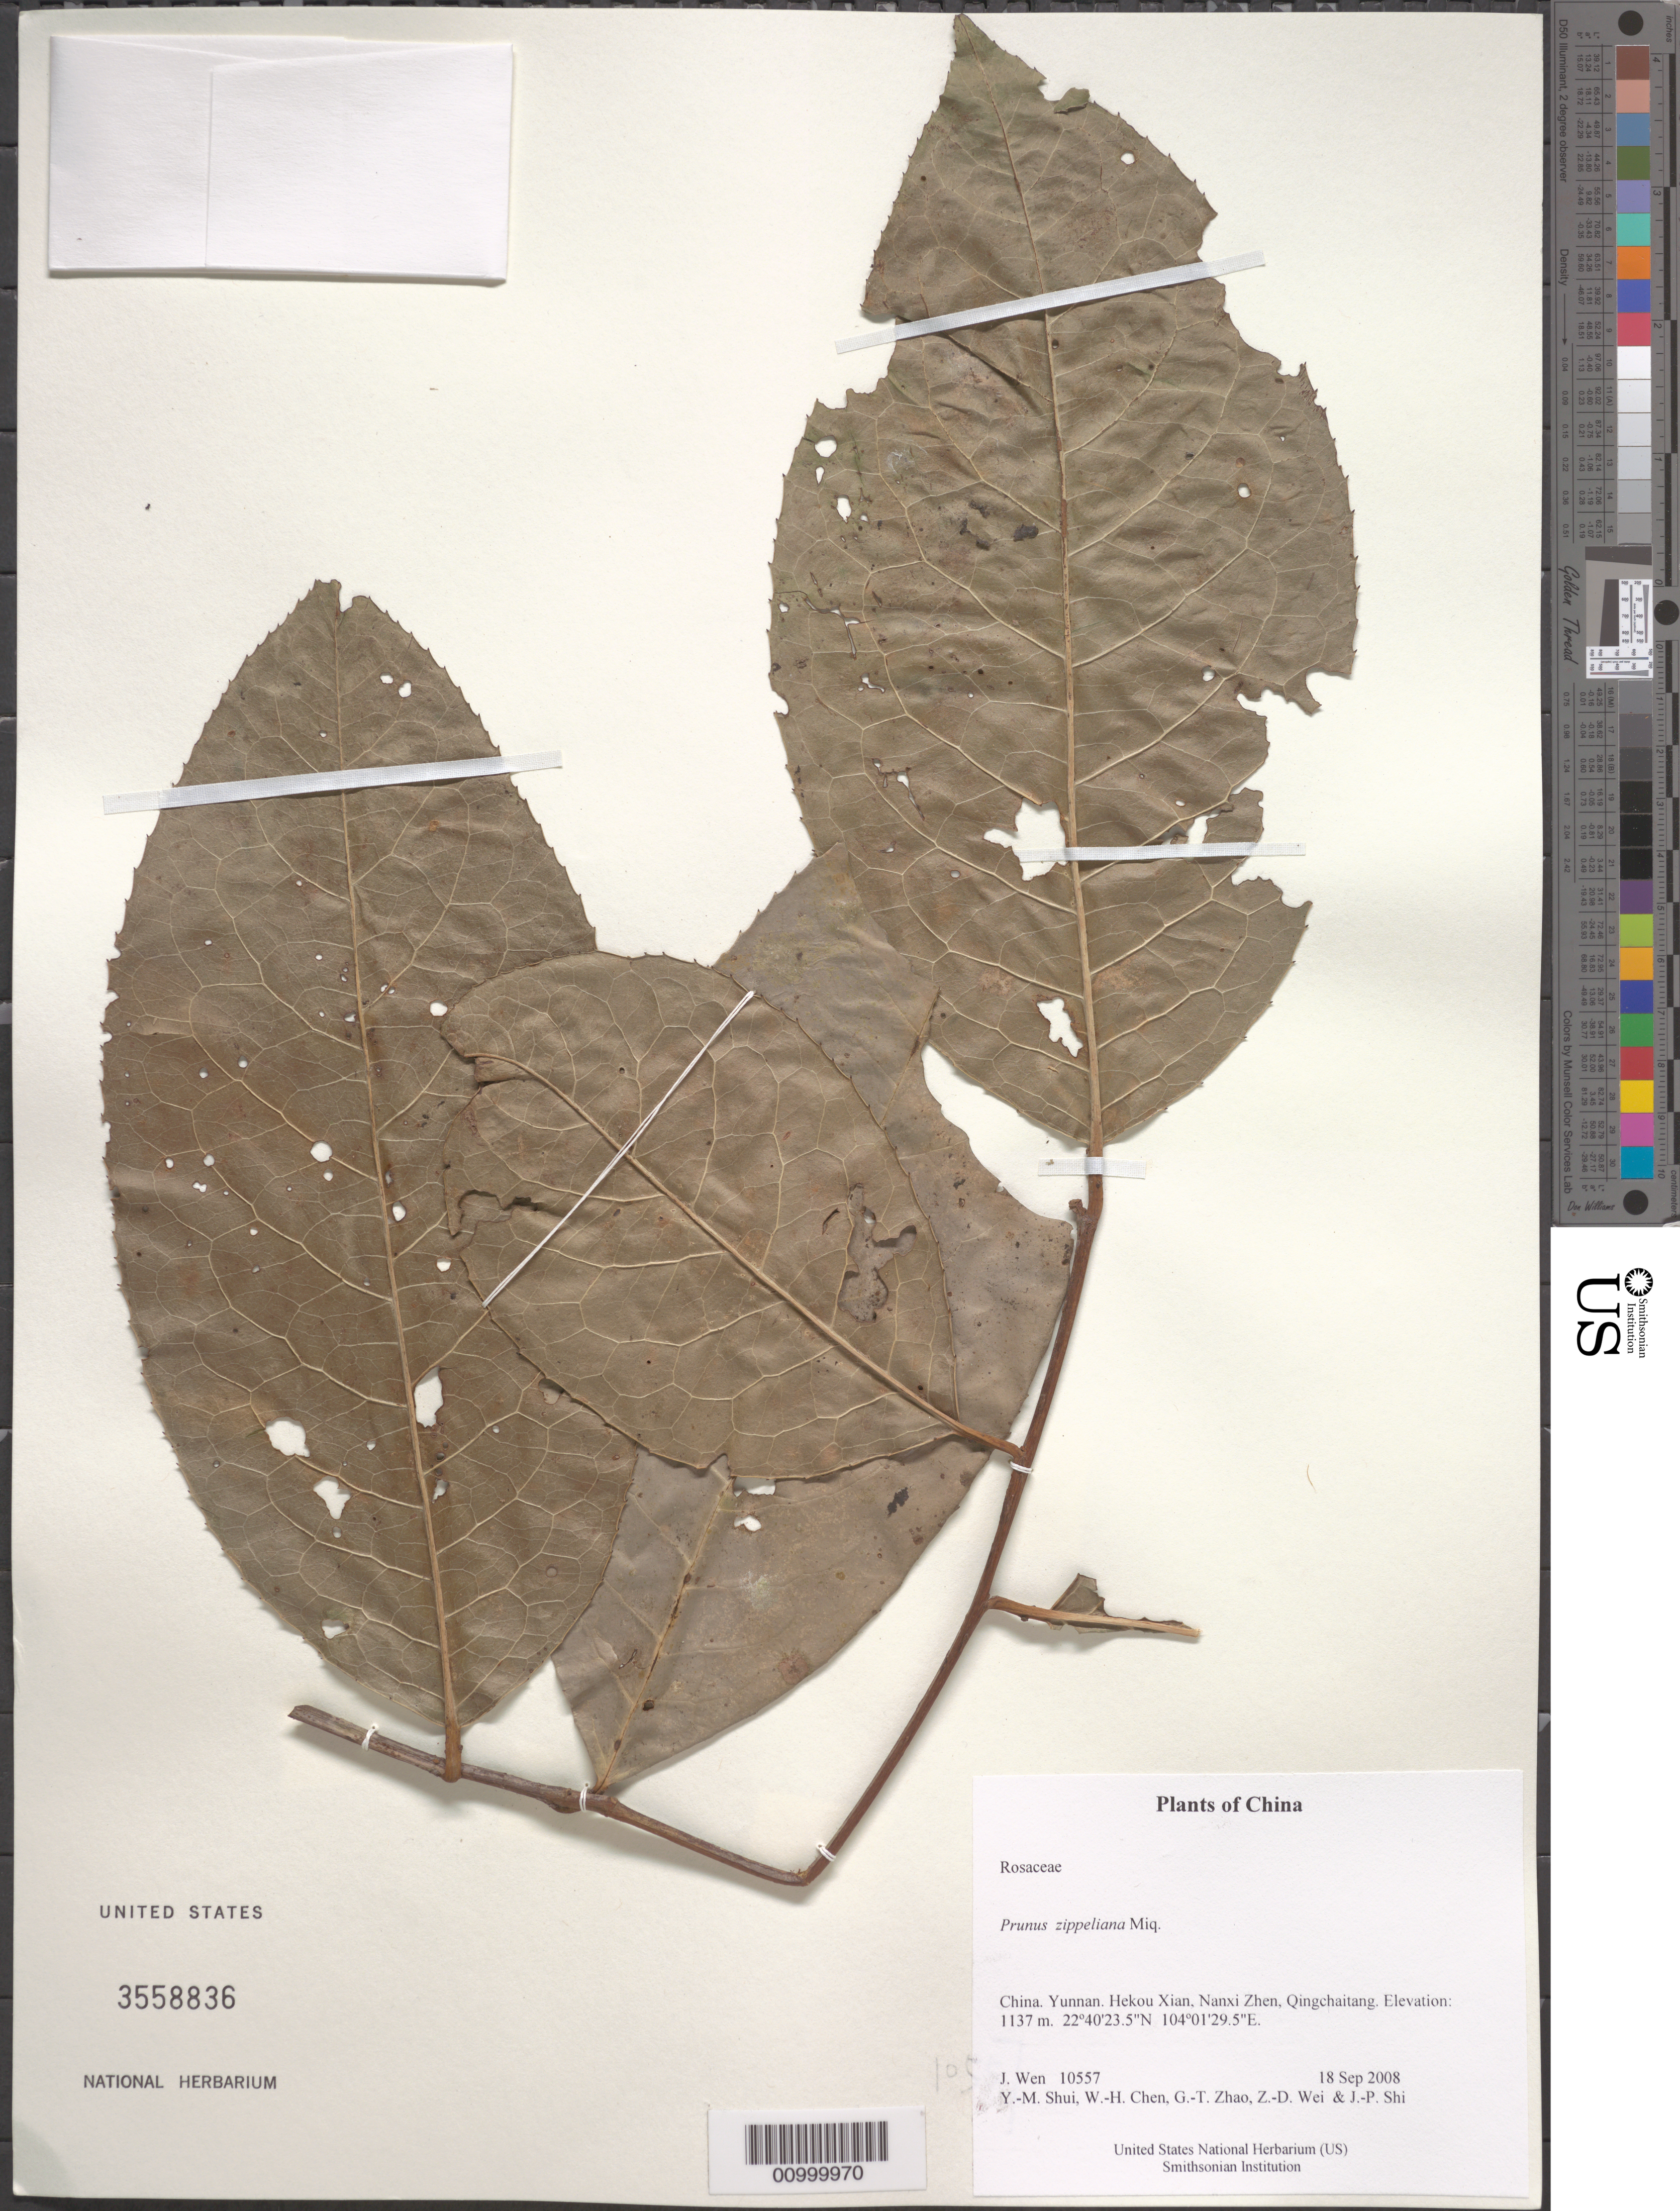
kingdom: Plantae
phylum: Tracheophyta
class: Magnoliopsida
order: Rosales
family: Rosaceae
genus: Prunus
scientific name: Prunus zippeliana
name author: Miq.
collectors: J. Wen, Y. Shui, W. Chen, G. Zhao, Z. Wei & J. Shi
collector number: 10557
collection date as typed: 18 Sep 2008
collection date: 2008-09-18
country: China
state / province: Yunnan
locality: Hekou Xian, Nanxi Zhen, Qingchaitang.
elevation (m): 1137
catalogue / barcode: US 3558836